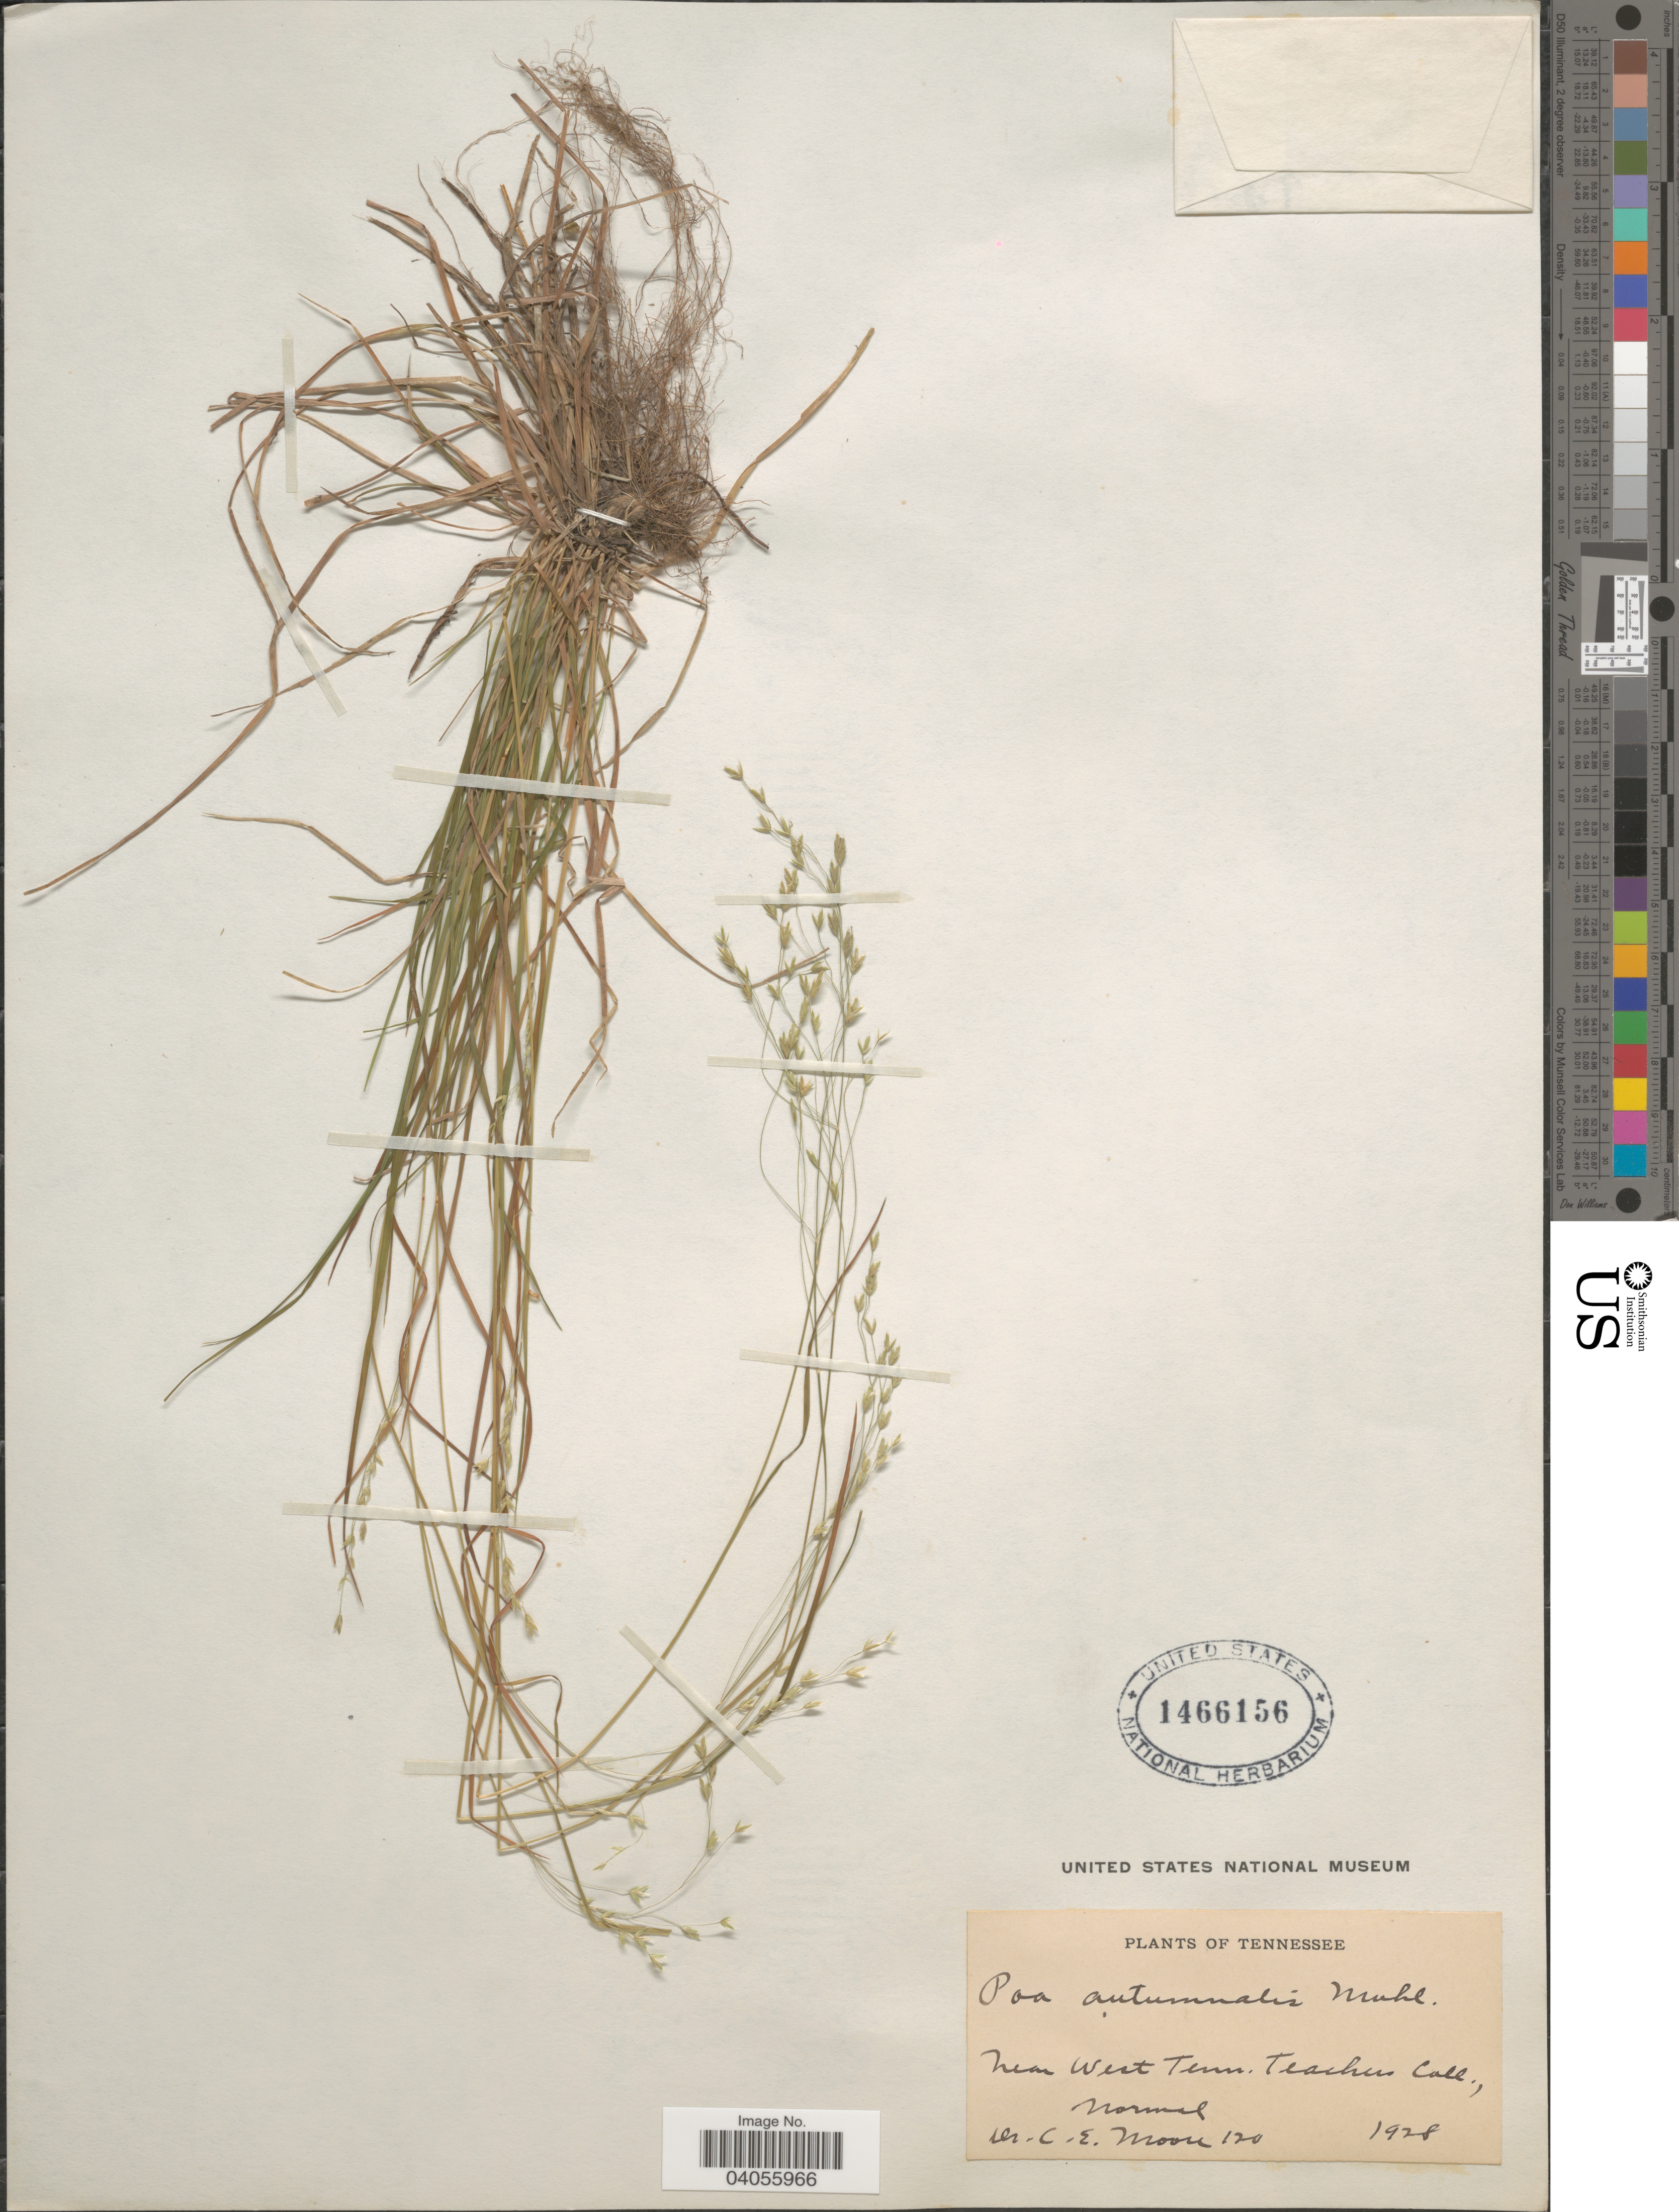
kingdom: Plantae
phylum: Tracheophyta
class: Liliopsida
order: Poales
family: Poaceae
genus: Poa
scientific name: Poa autumnalis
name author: Muhl. ex Elliott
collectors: C. Moon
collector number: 120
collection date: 1928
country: United States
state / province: Tennessee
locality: Near West Tenn. Teachers Coll., Normal.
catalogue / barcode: US 1466156